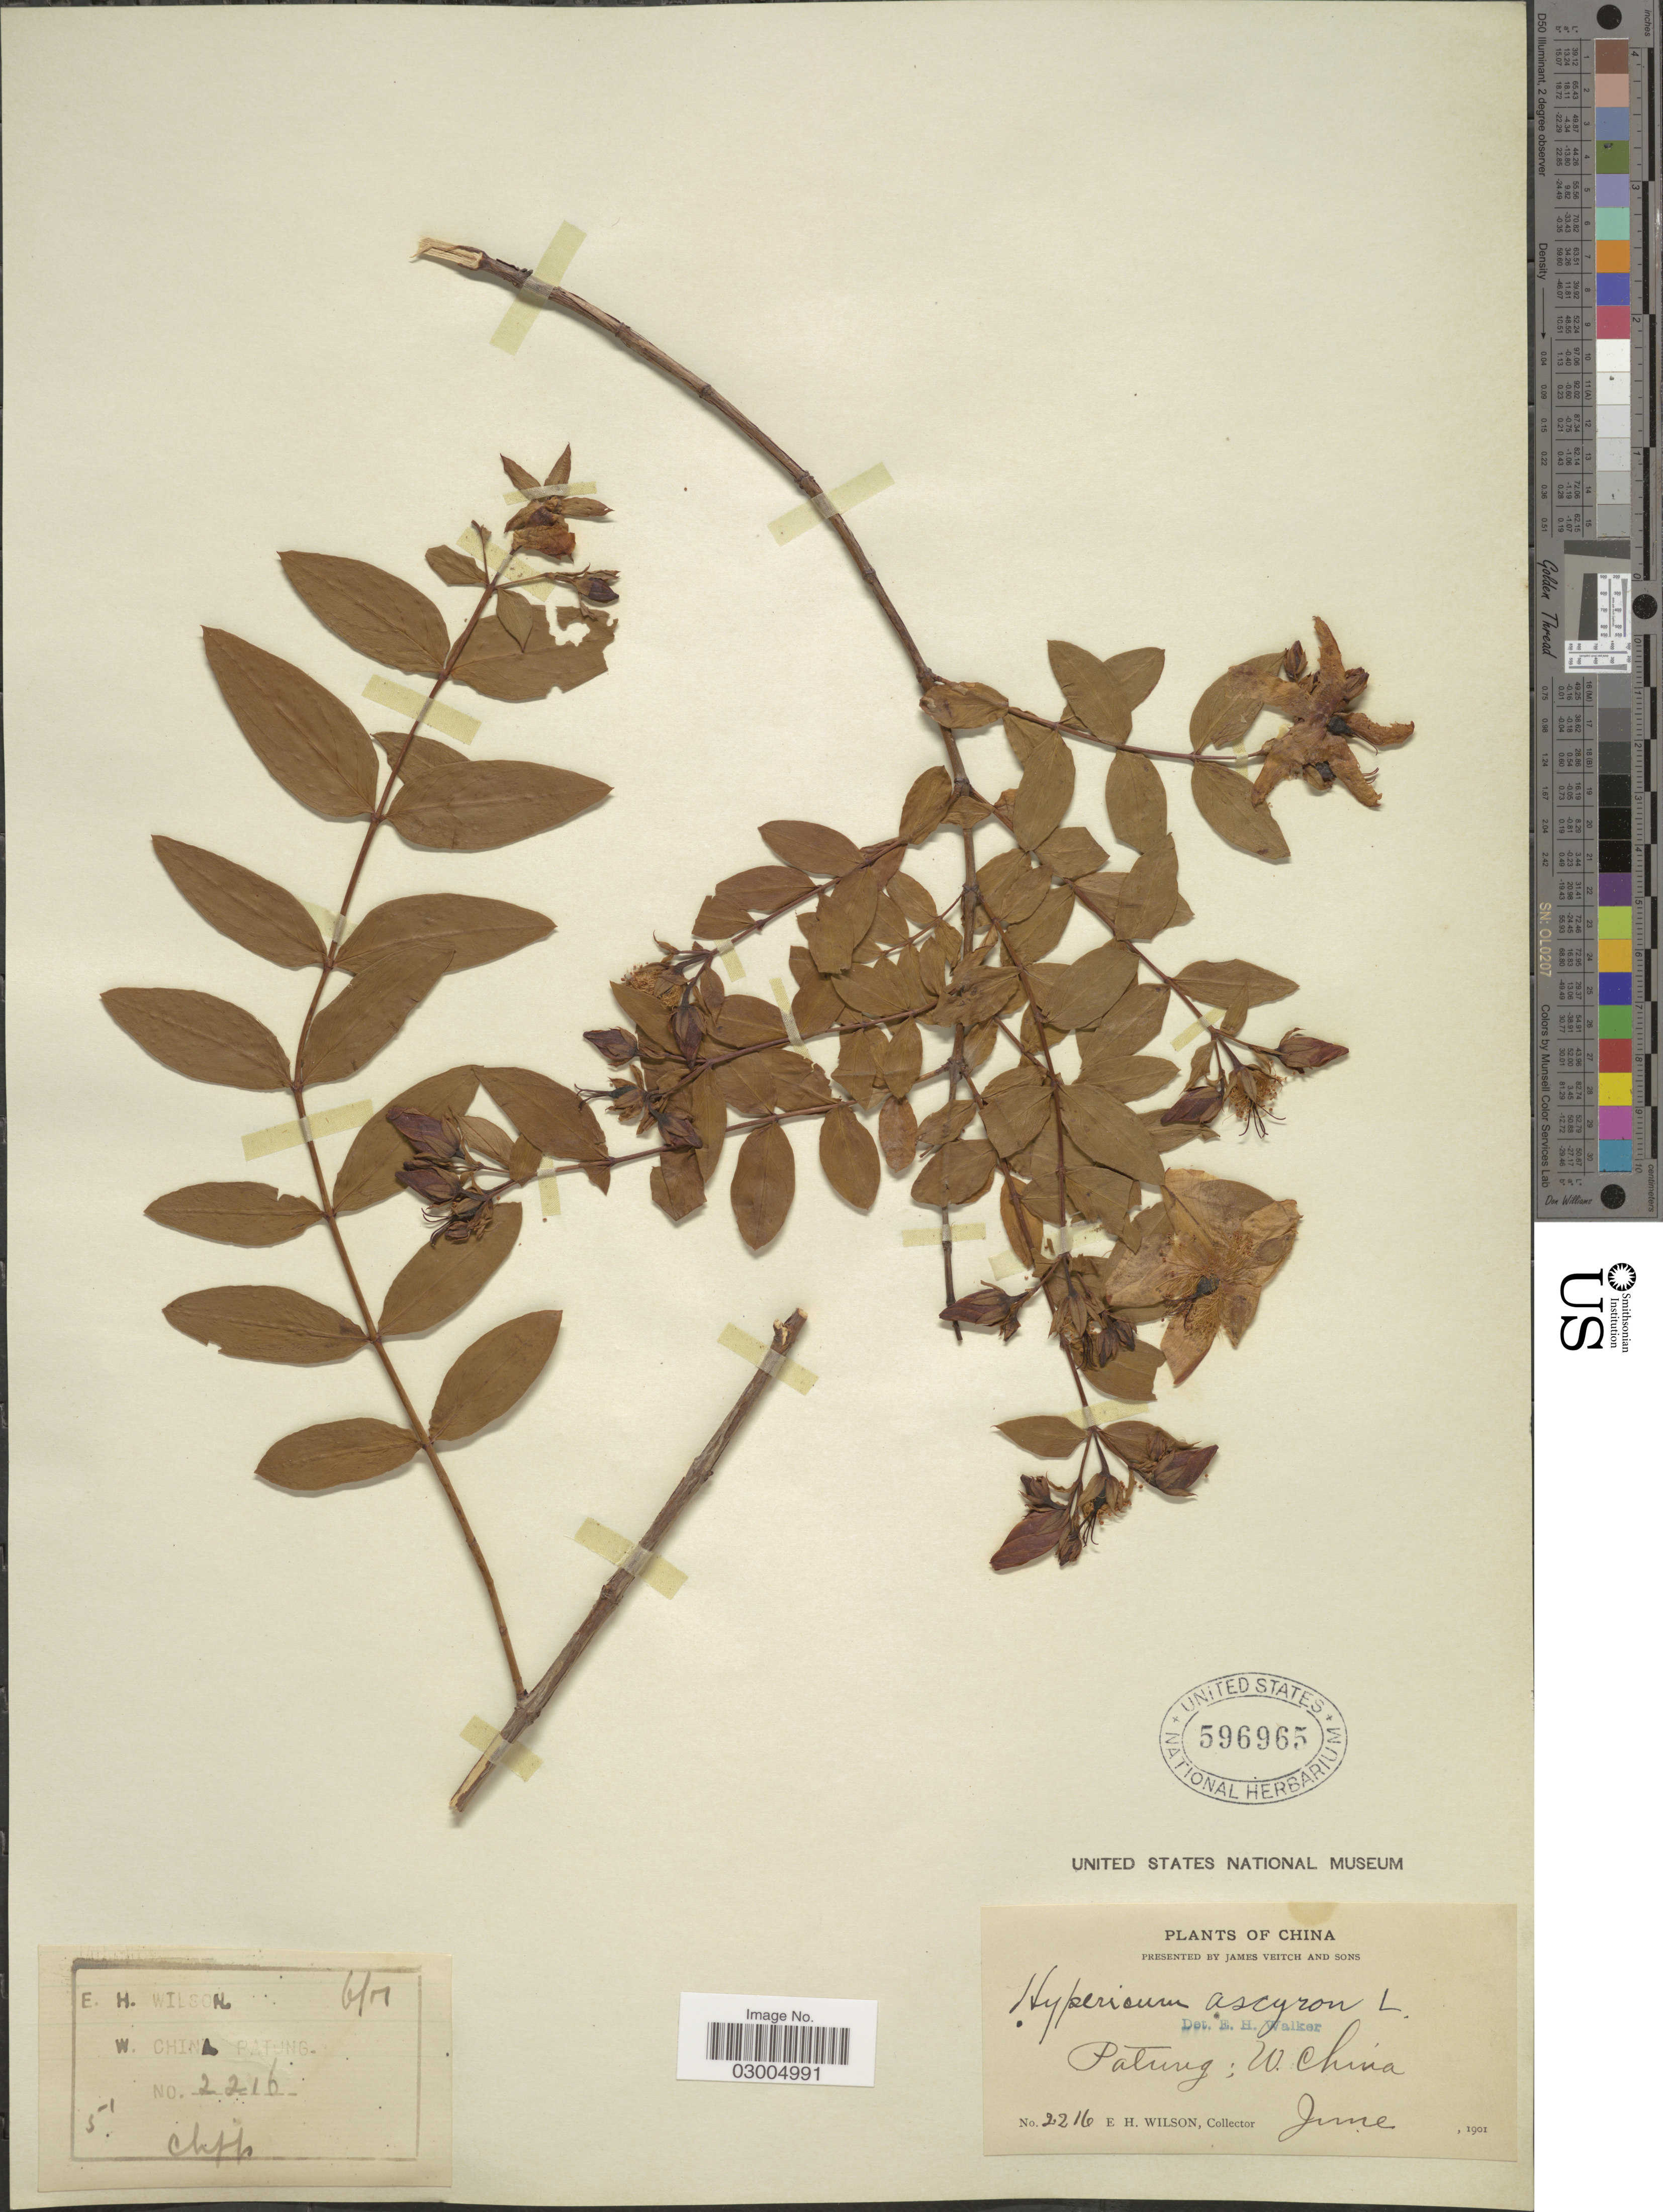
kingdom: Plantae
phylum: Tracheophyta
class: Magnoliopsida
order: Malpighiales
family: Hypericaceae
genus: Hypericum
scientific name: Hypericum ascyron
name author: L.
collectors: E. Wilson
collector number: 2216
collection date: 1901-06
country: China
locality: Patung; W. China.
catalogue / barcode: US 596965